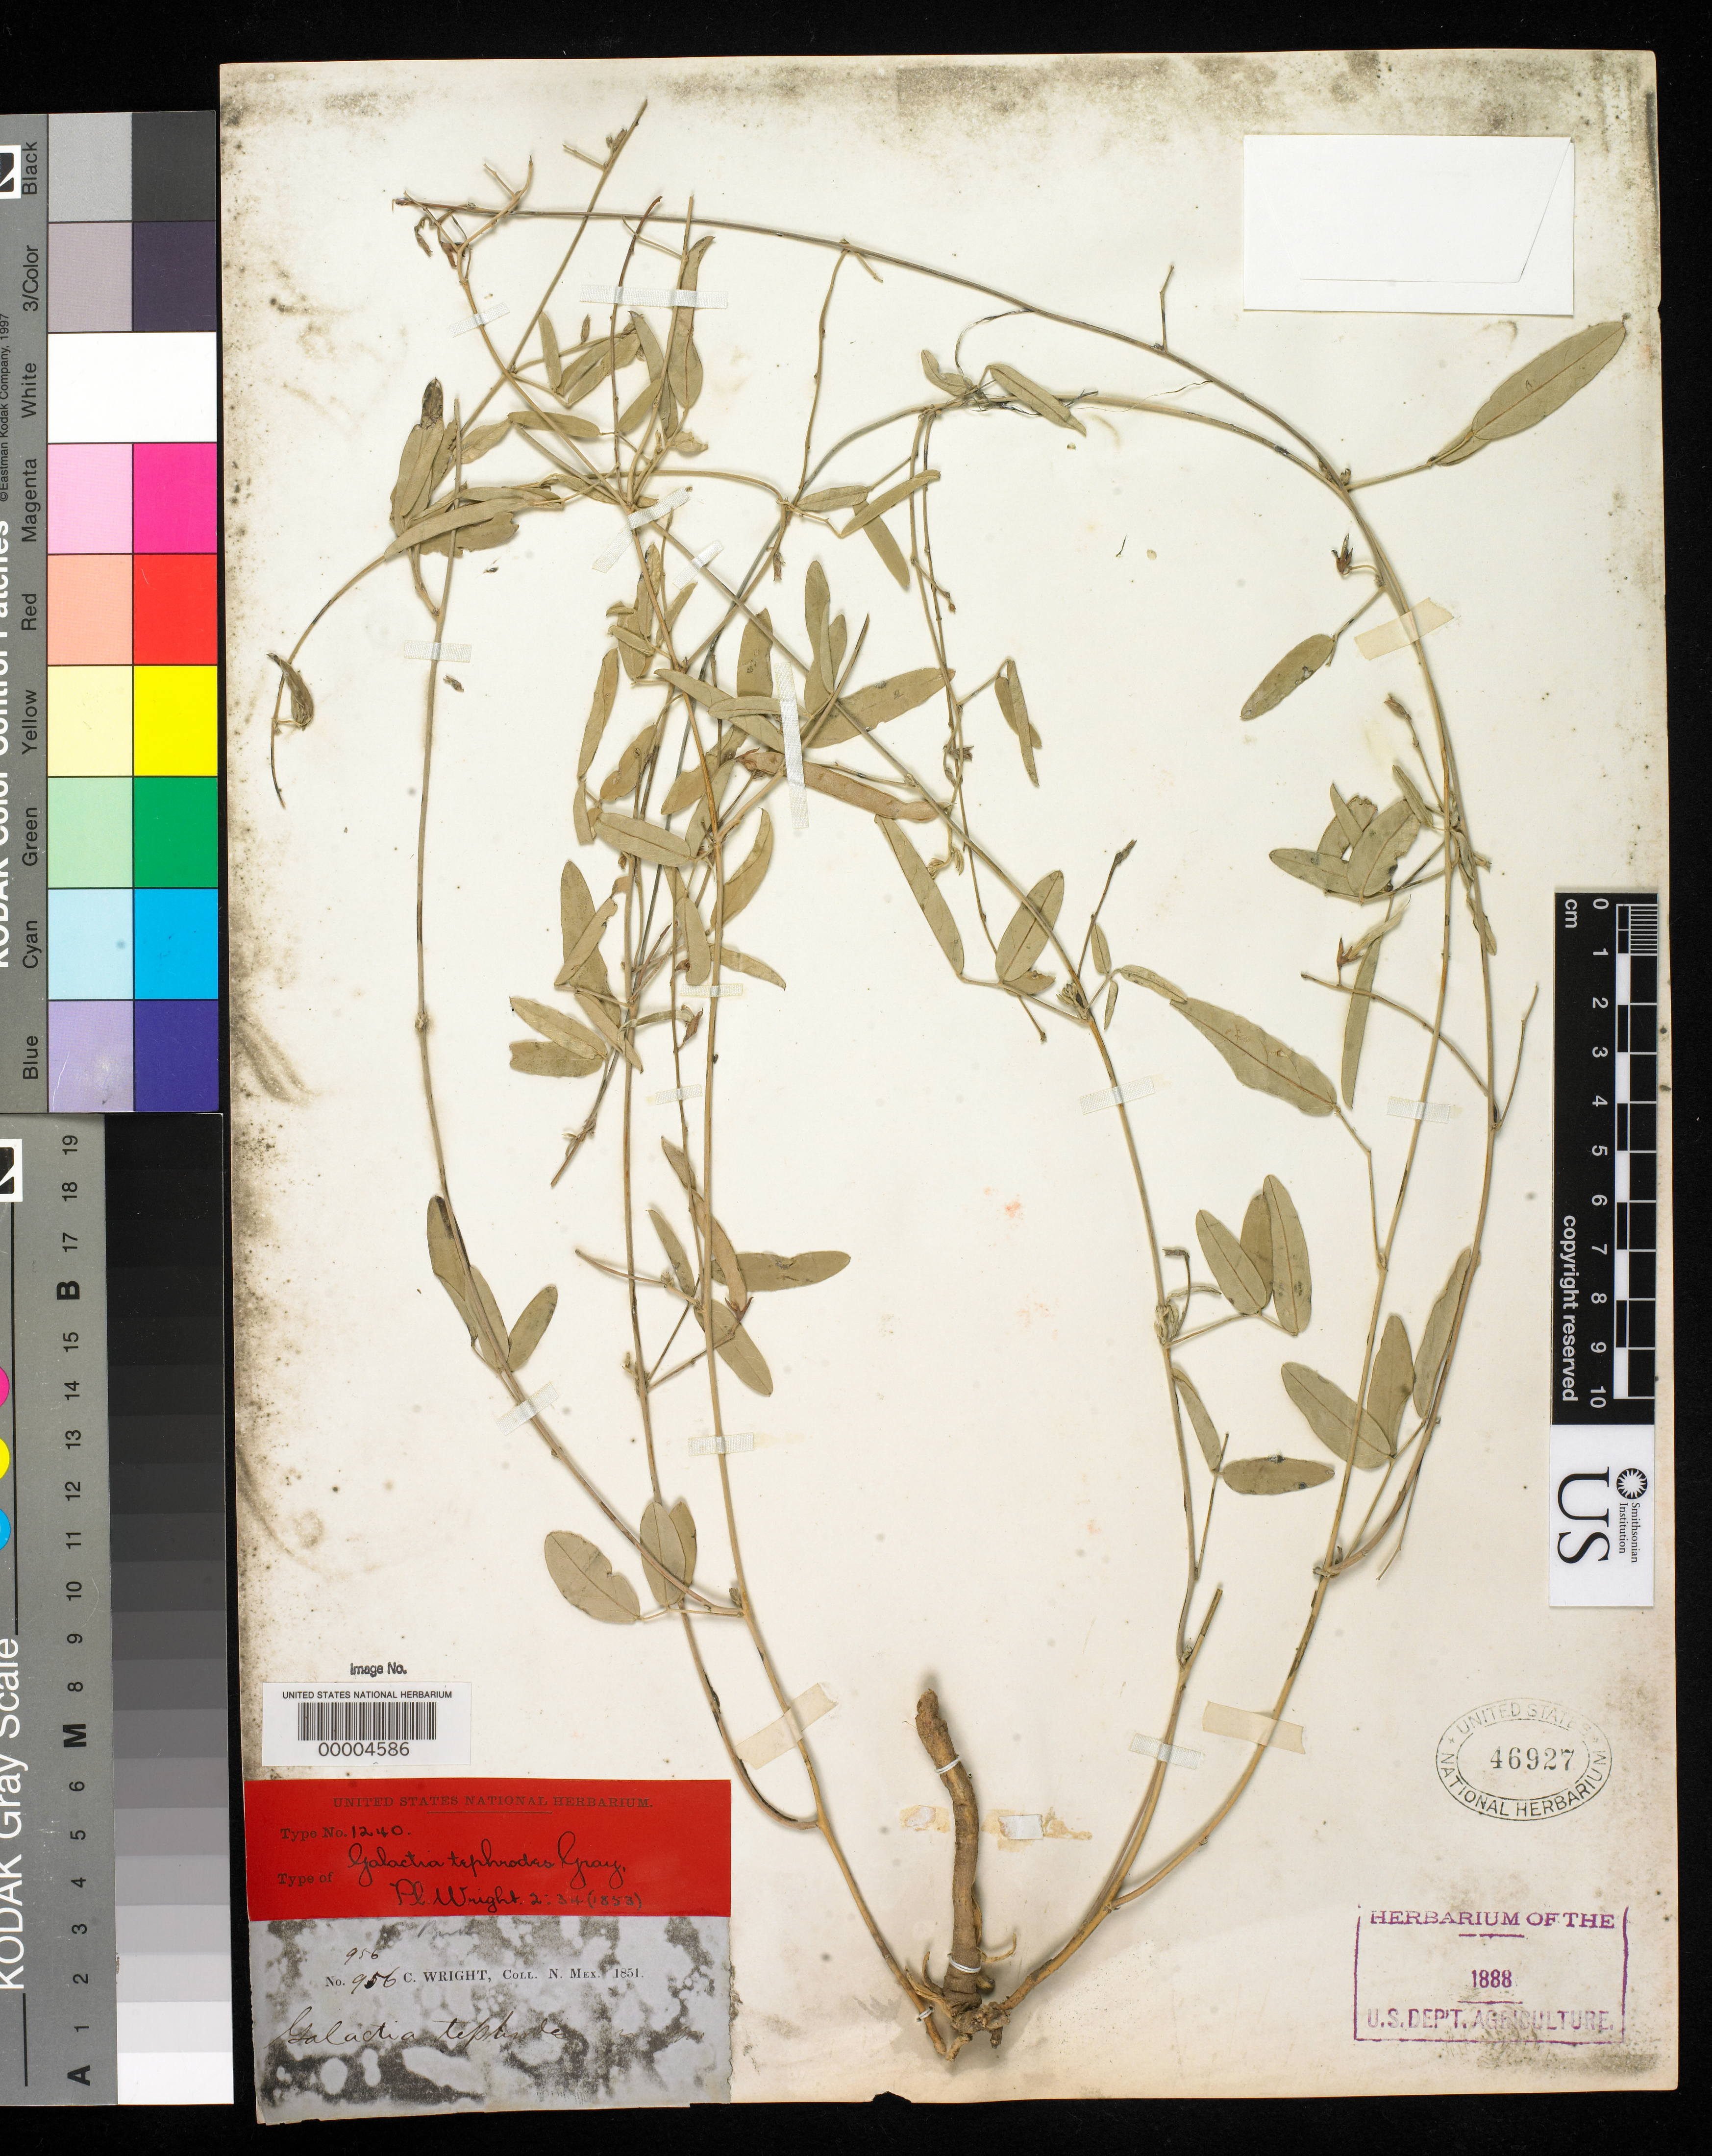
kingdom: Plantae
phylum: Tracheophyta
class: Magnoliopsida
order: Fabales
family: Fabaceae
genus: Galactia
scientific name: Galactia tephrodes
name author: A. Gray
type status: Type Collection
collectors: C. Wright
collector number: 956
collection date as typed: Aug 1851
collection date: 1851-08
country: United States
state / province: New Mexico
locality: Near Conde's Camp.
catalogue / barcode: US 46927